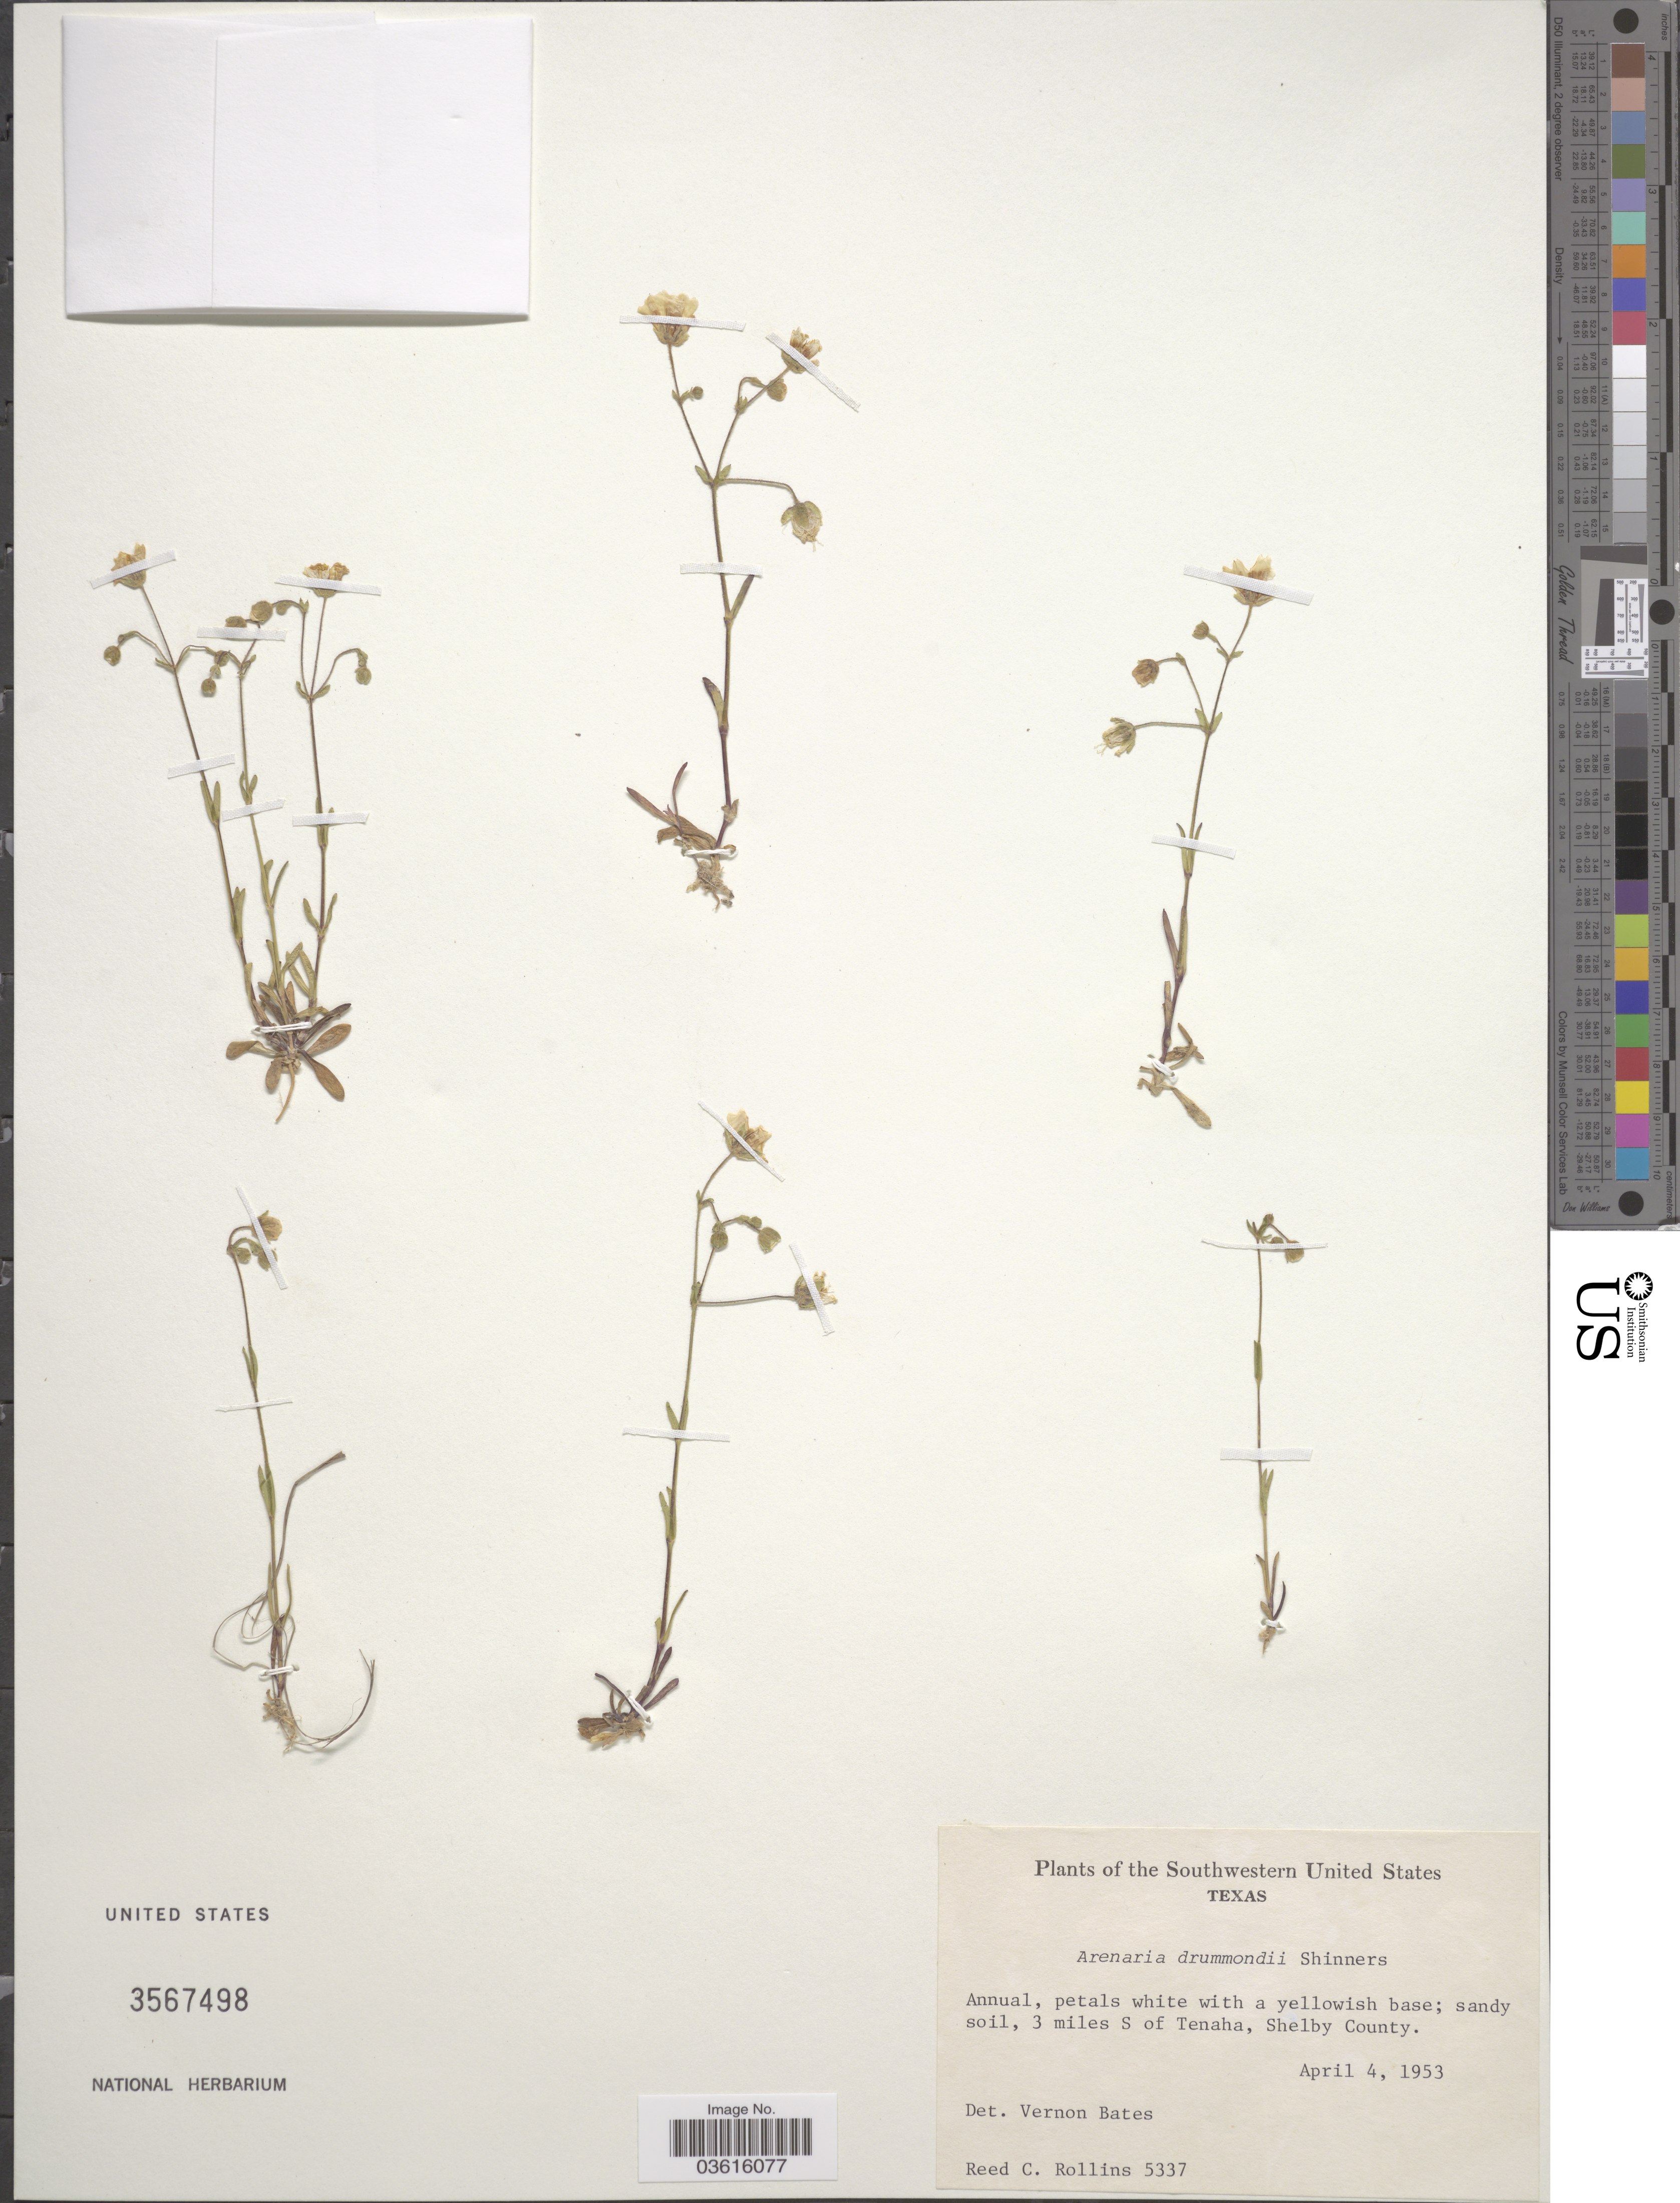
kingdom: Plantae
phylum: Tracheophyta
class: Magnoliopsida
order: Caryophyllales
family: Caryophyllaceae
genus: Minuartia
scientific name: Minuartia drummondii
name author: (Shinners) McNeill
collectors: R. C. Rollins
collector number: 5337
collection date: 1953-04-04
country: United States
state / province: Texas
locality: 3 miles S of Tenaha, Shelby County.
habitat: sandy soil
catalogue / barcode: US 3567498